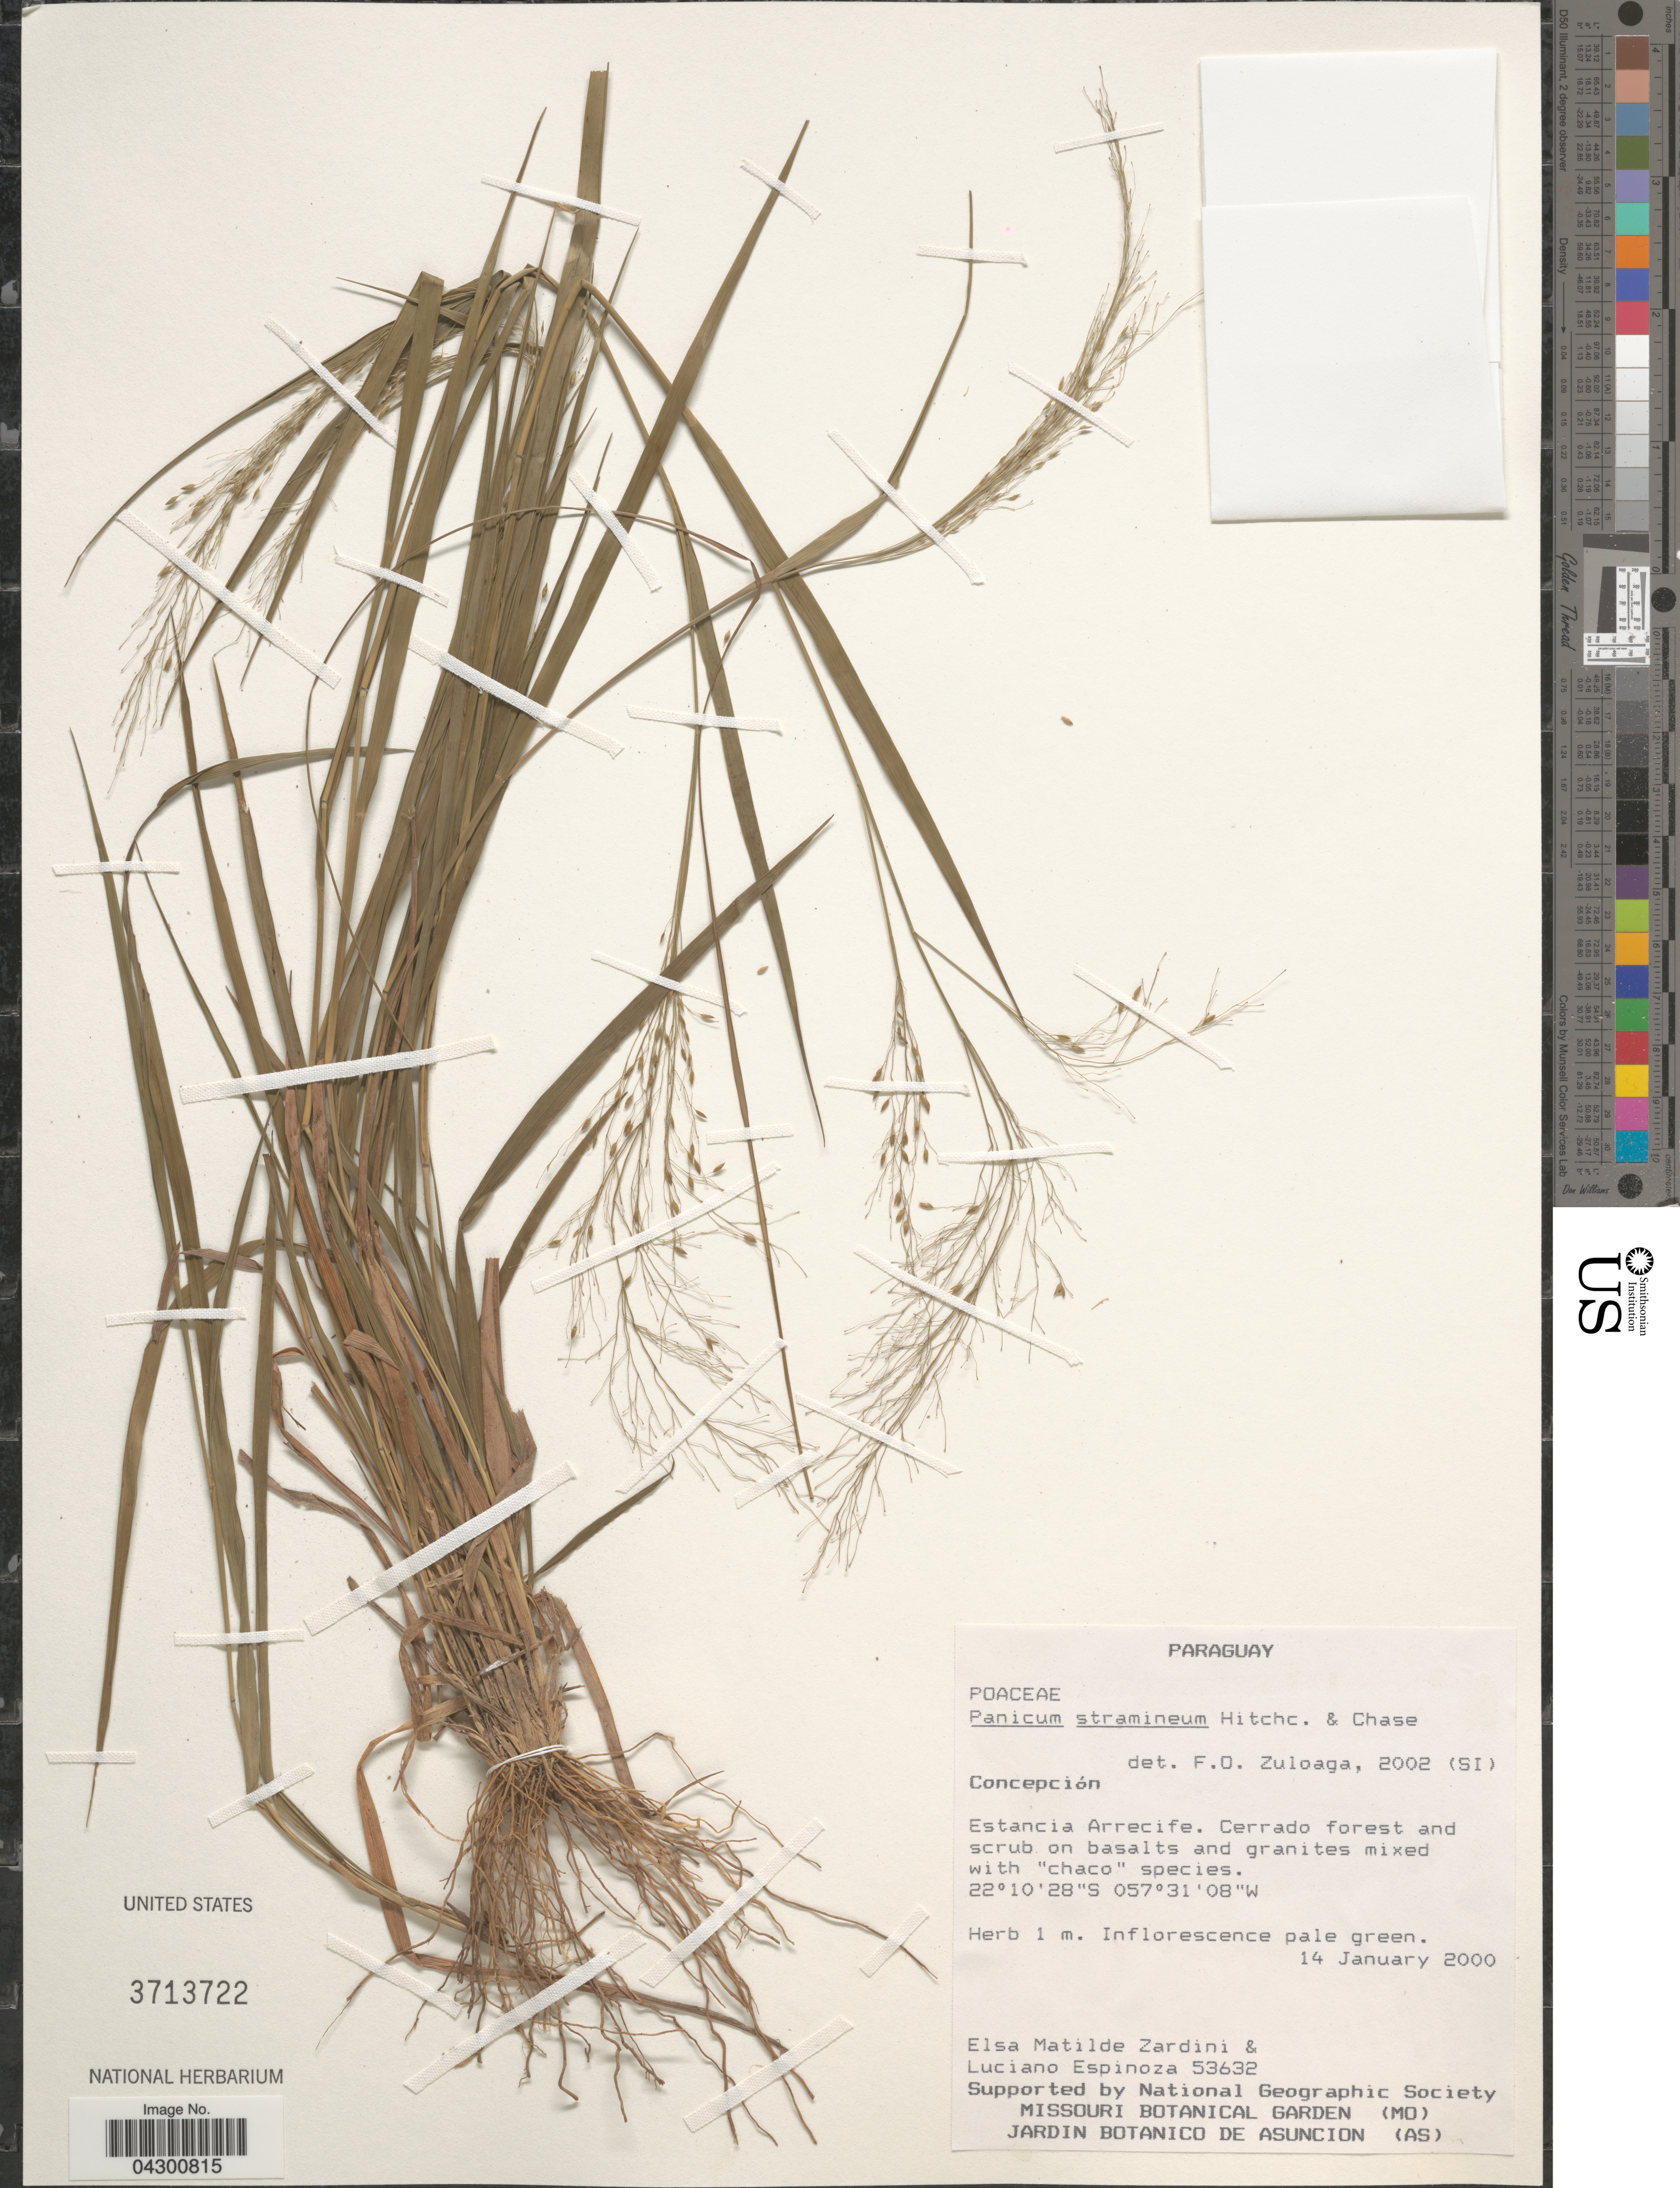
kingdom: Plantae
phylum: Tracheophyta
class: Liliopsida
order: Poales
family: Poaceae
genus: Panicum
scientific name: Panicum stramineum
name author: Hitchc. & Chase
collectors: E. M. Zardini & L. Espinoza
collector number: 53632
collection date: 2000-01-14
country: Paraguay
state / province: Concepcion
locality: Estancia Arrecife. Cerrado forest and scrub on basalts and granites mixed with "chaco"species.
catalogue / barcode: US 3713722